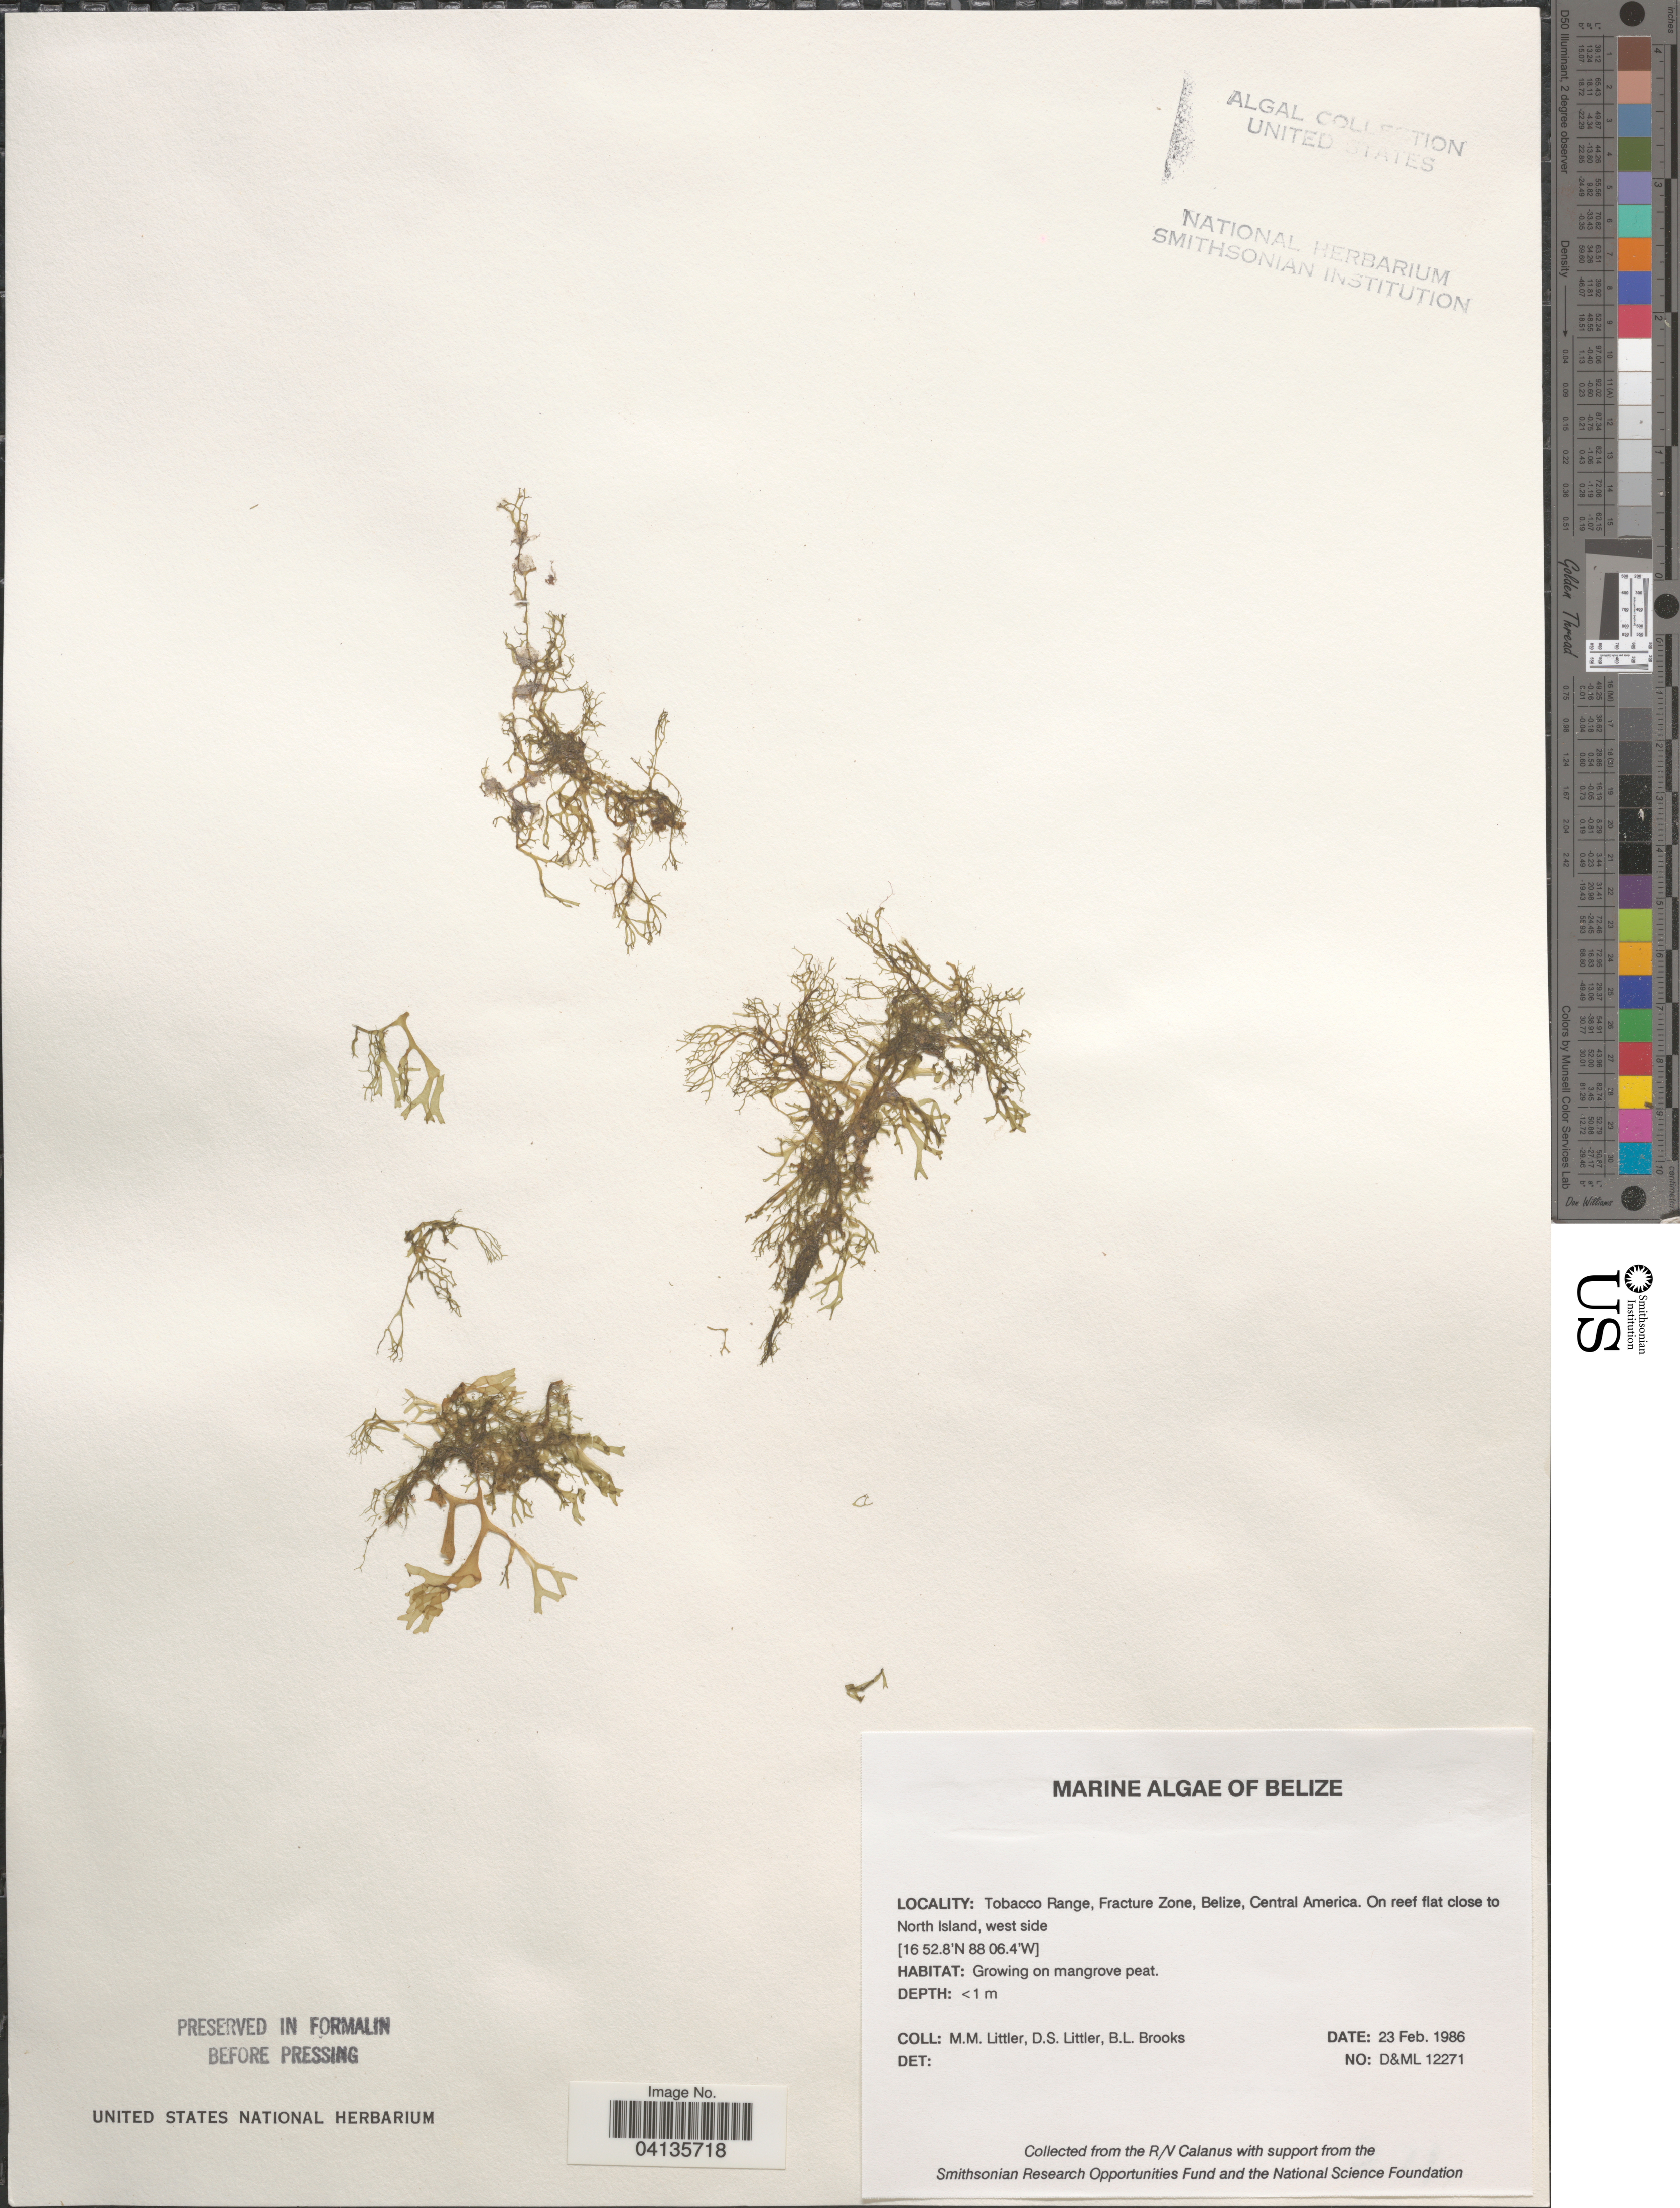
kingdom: Plantae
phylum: Rhodophyta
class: Florideophyceae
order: Corallinales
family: Corallinaceae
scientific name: Crustose Coralline Algae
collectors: D. S. Littler & B. Brooks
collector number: D&ML12271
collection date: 1986-02-23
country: Belize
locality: Tobacco Range, Fracture Zone. On reef flat close to North Island, west side.